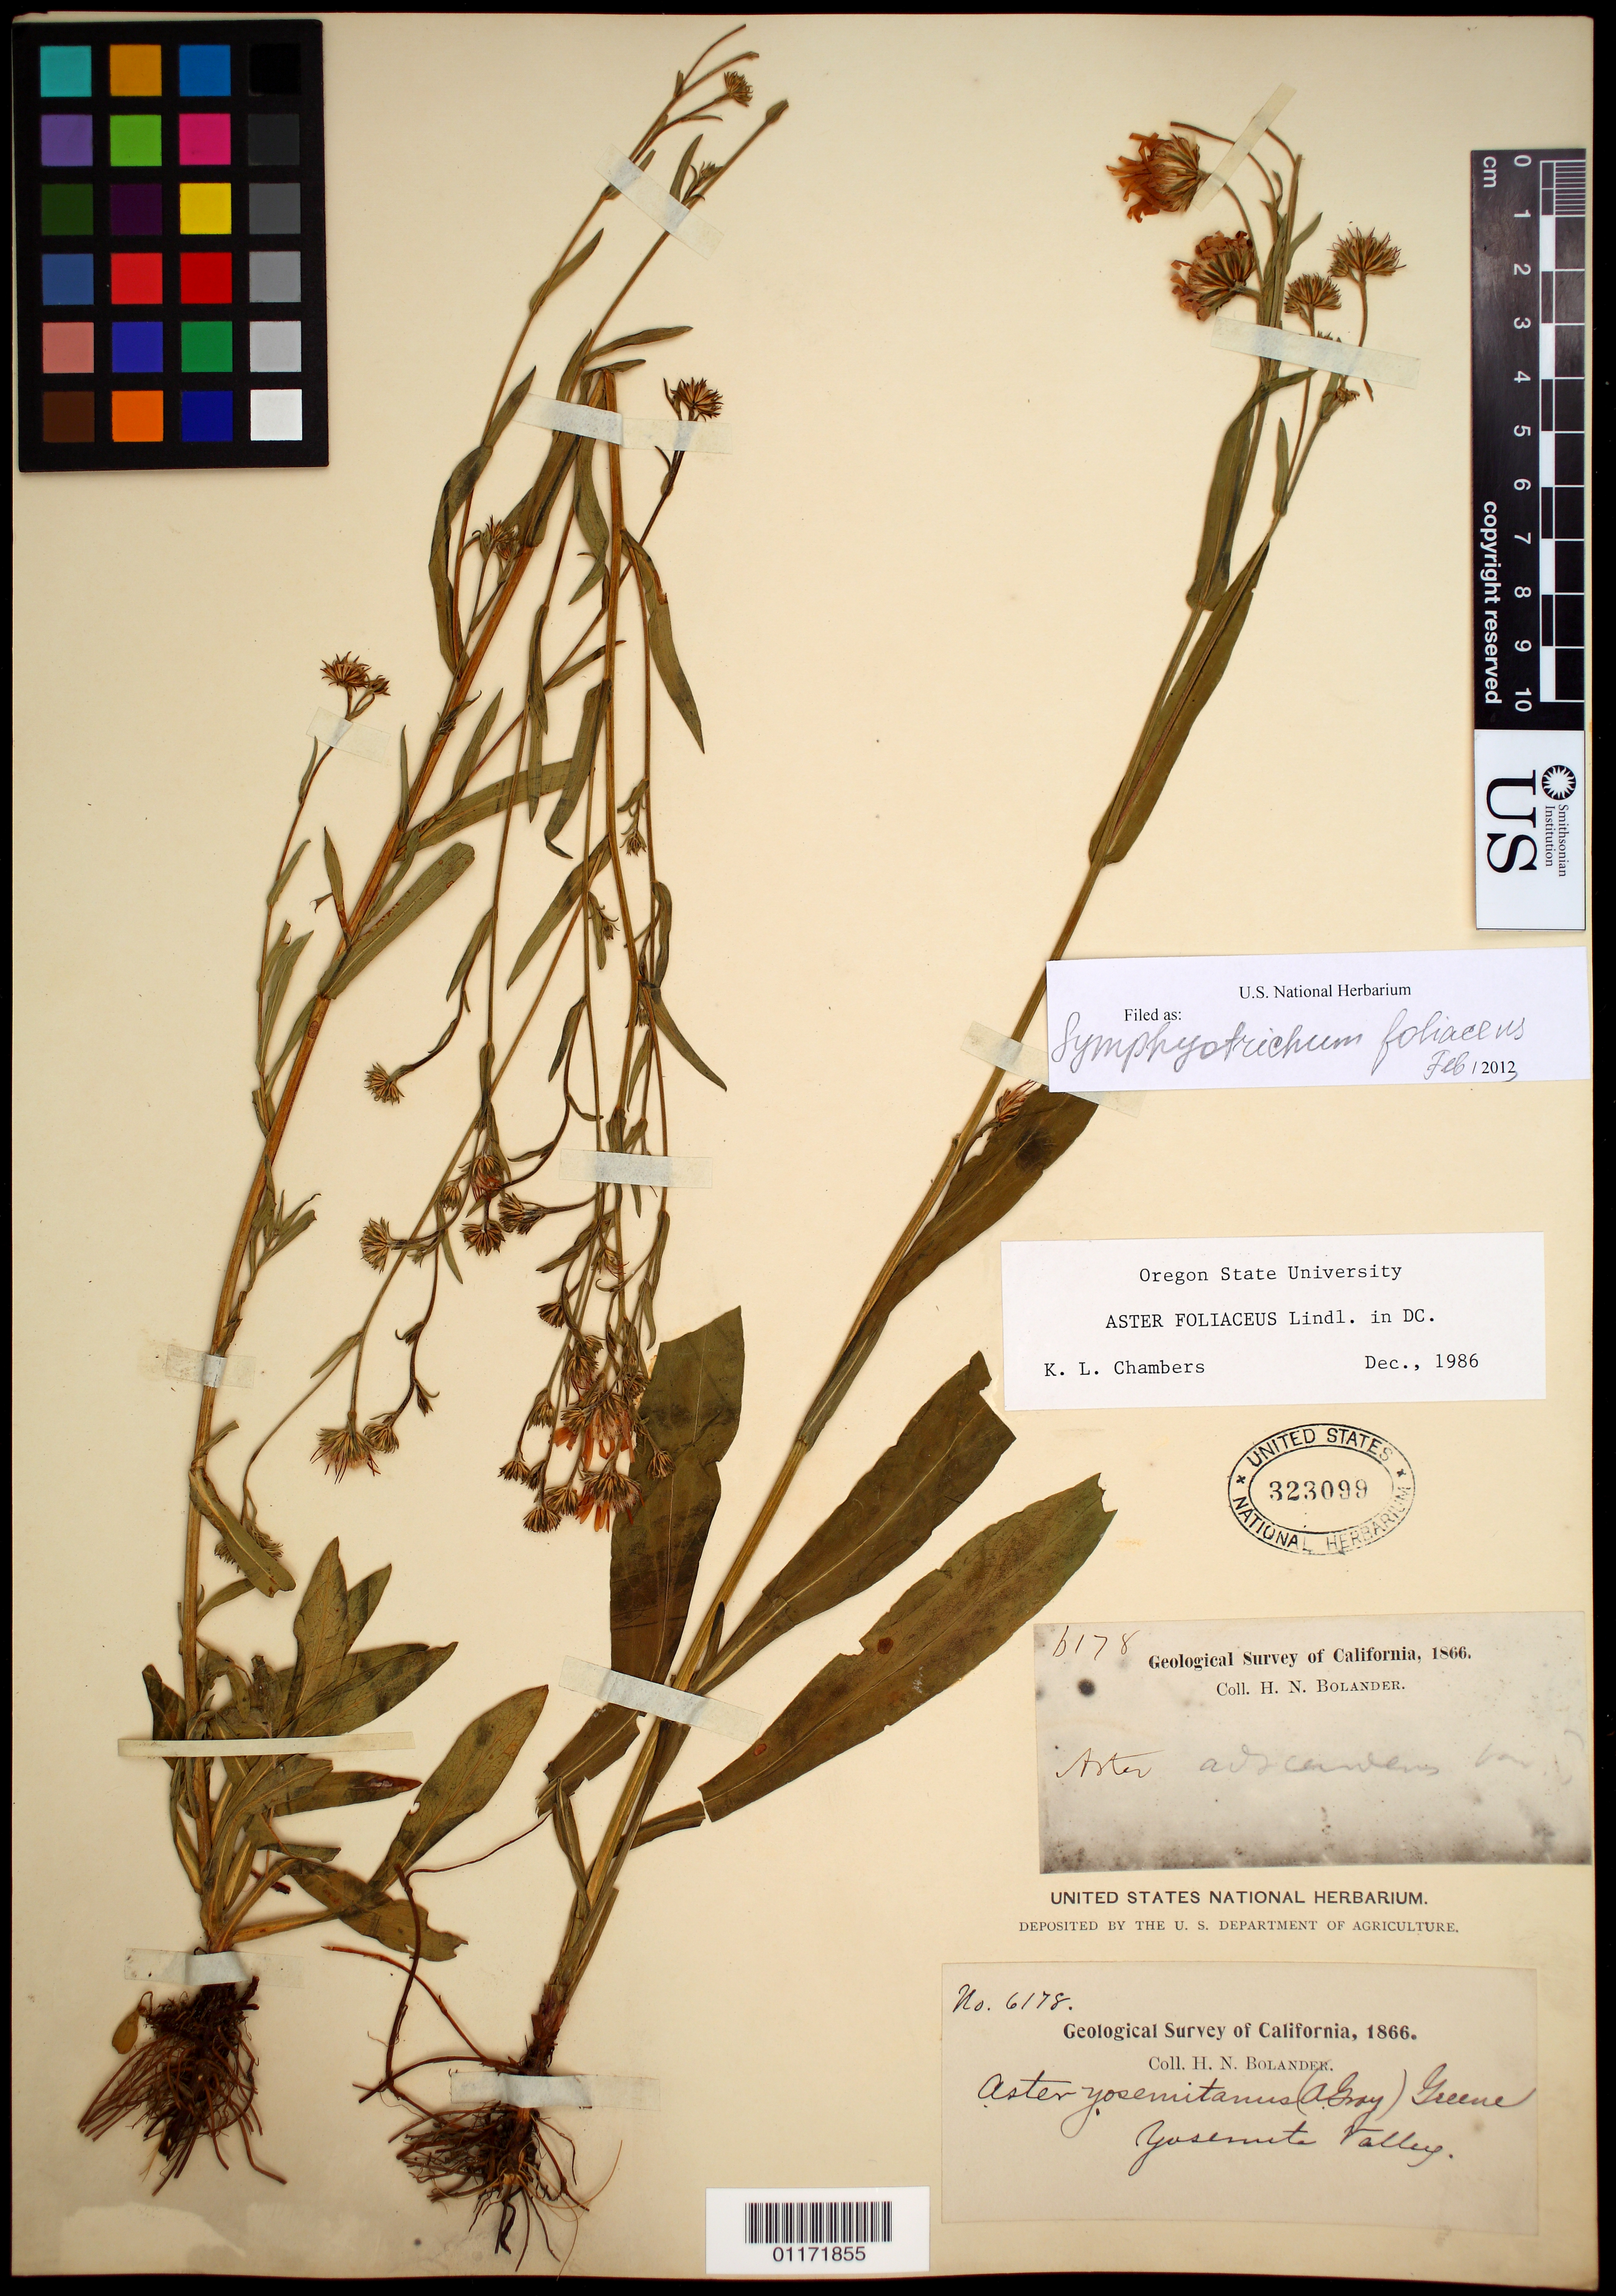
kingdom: Plantae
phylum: Tracheophyta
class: Magnoliopsida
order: Asterales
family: Asteraceae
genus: Symphyotrichum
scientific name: Symphyotrichum foliaceum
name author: (Lindl. ex DC.) G.L. Nesom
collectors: H. Bolander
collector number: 6178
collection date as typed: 1866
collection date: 1866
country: United States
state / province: California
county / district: Mariposa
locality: Yosemite Valley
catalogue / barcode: US 323099